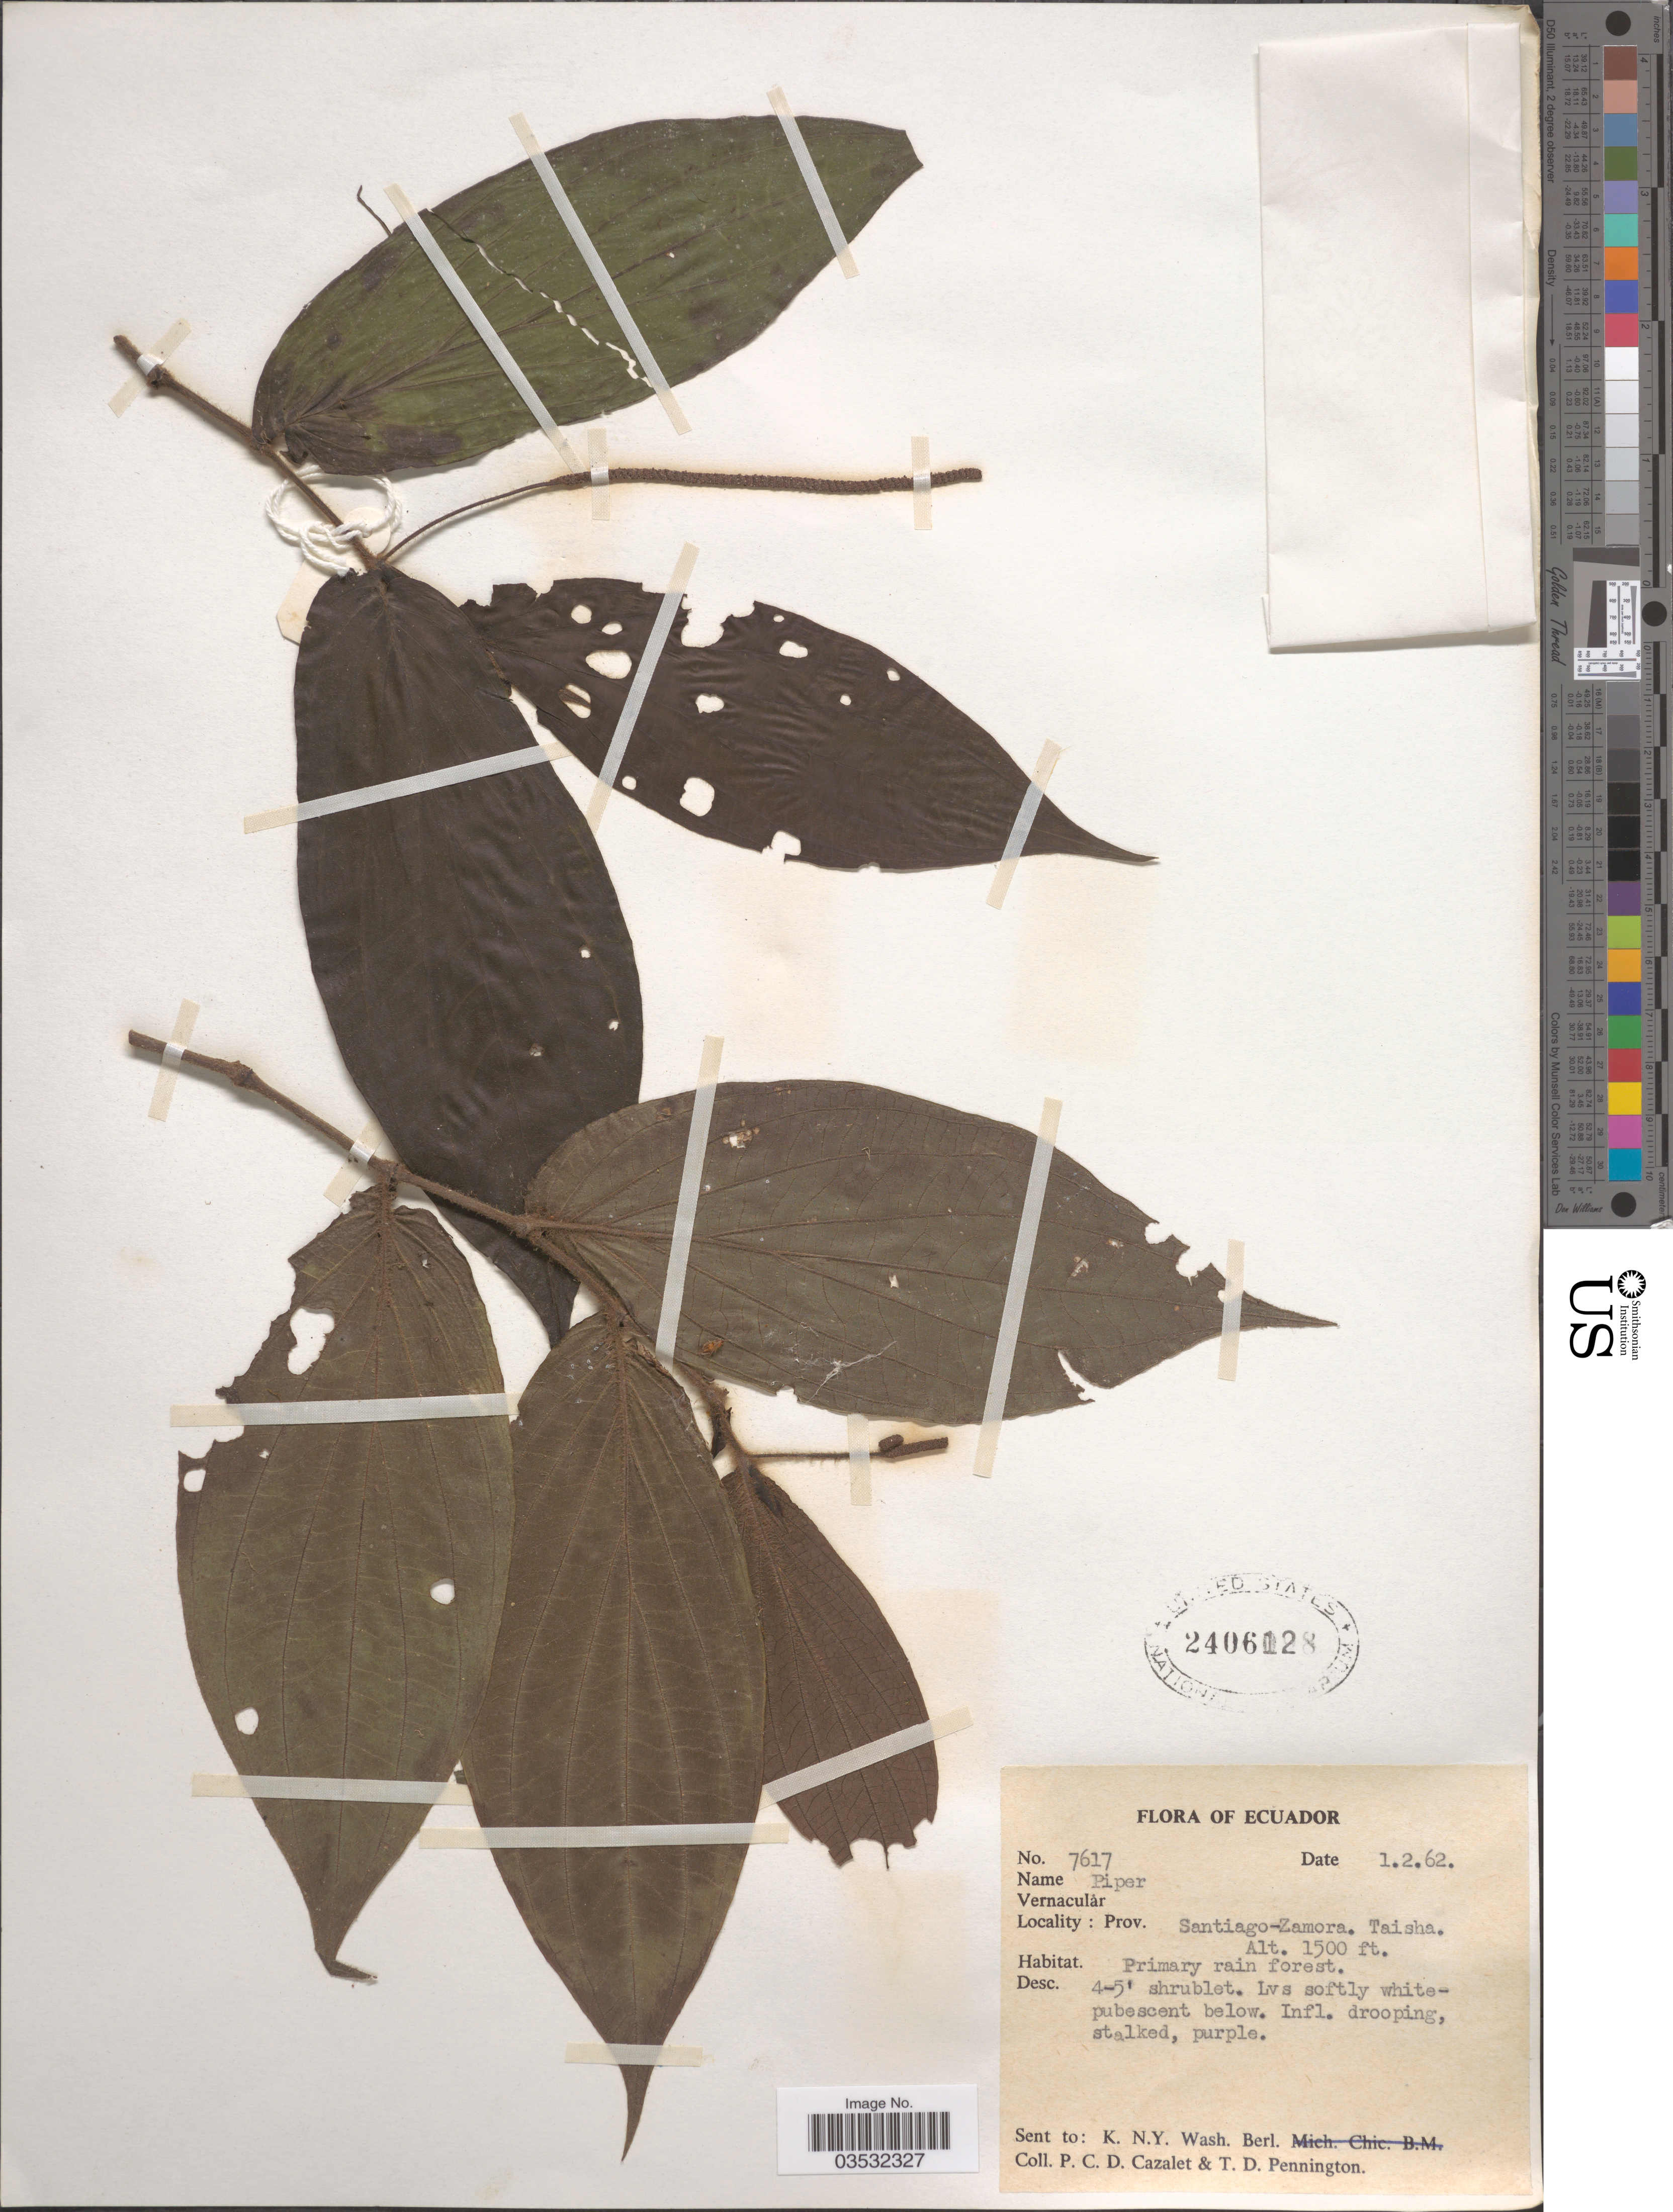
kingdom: Plantae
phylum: Tracheophyta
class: Magnoliopsida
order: Piperales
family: Piperaceae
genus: Piper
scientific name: Piper sp.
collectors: P. C. D. Cazalet & T. D. Pennington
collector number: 7617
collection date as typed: Transcribed d/m/y: 1/2/62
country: Ecuador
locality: Prov. Santiago-Zamora. Taisha.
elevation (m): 457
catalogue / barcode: US 2406128